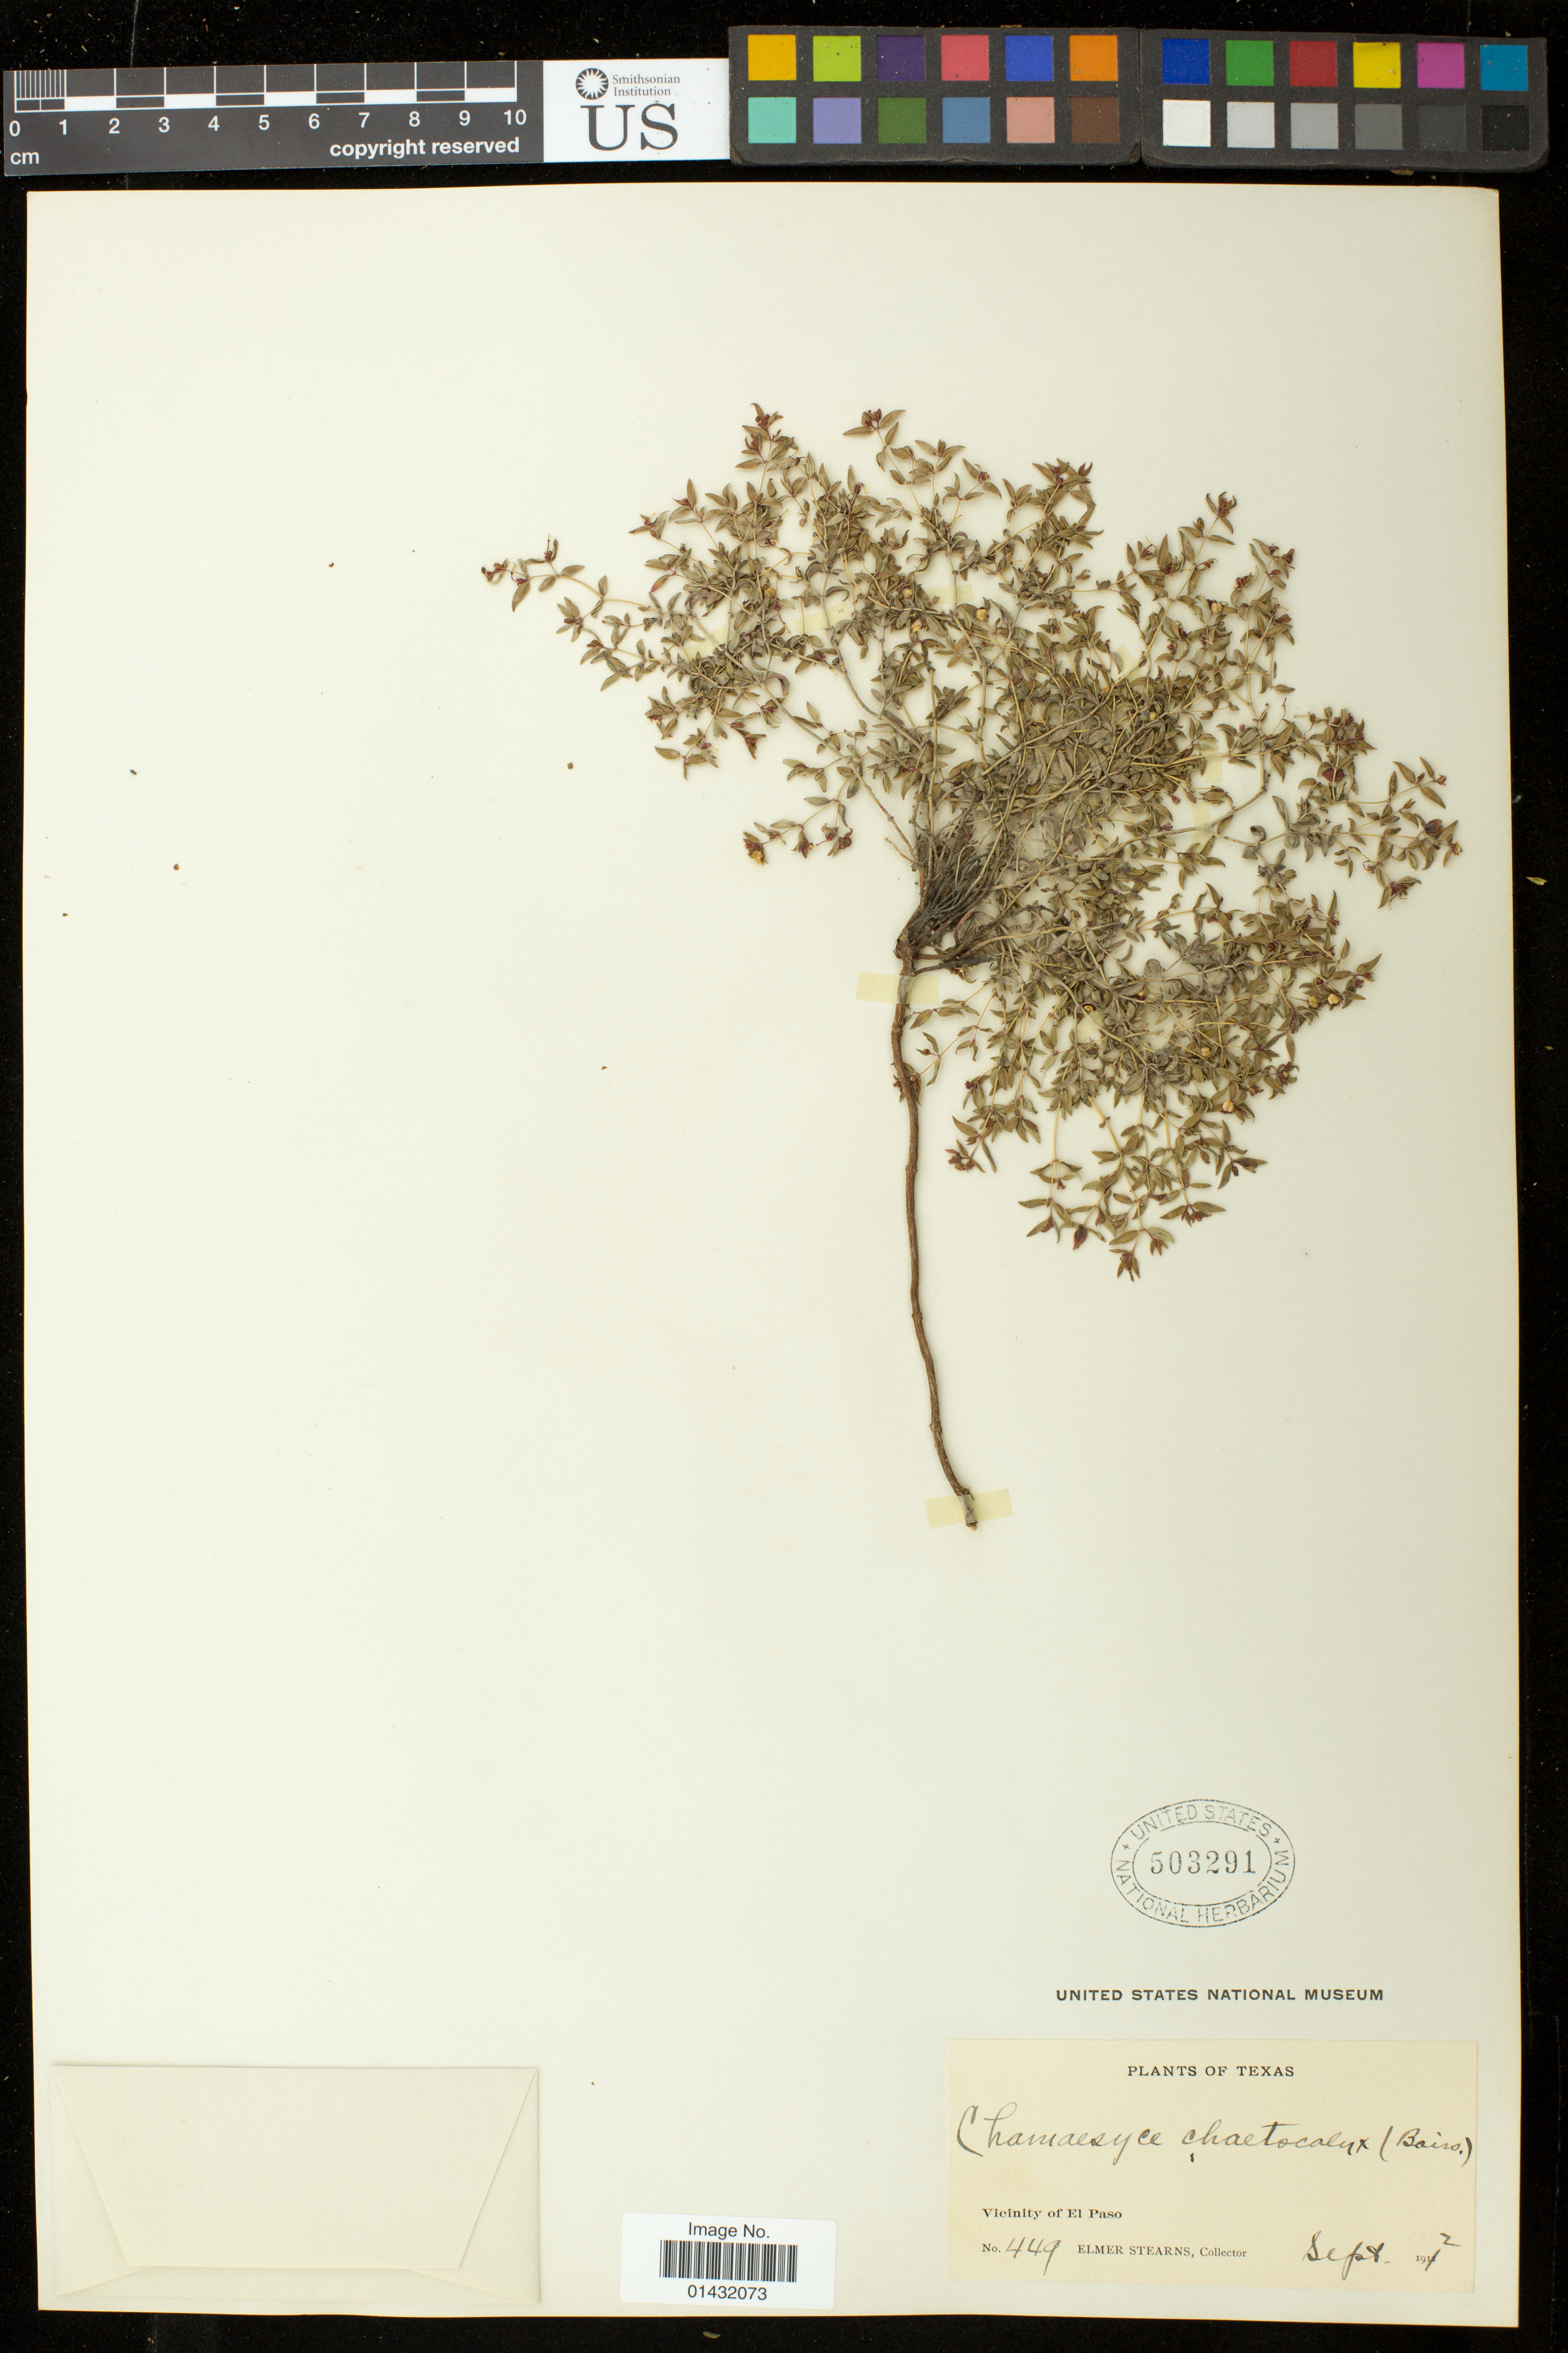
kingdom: Plantae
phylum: Tracheophyta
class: Magnoliopsida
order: Malpighiales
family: Euphorbiaceae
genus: Euphorbia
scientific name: Euphorbia chaetocalyx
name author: Tidestr.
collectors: E. Stearns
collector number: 449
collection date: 1912-09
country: United States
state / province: Texas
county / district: El Paso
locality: Vicinity of El Paso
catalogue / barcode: US 503291